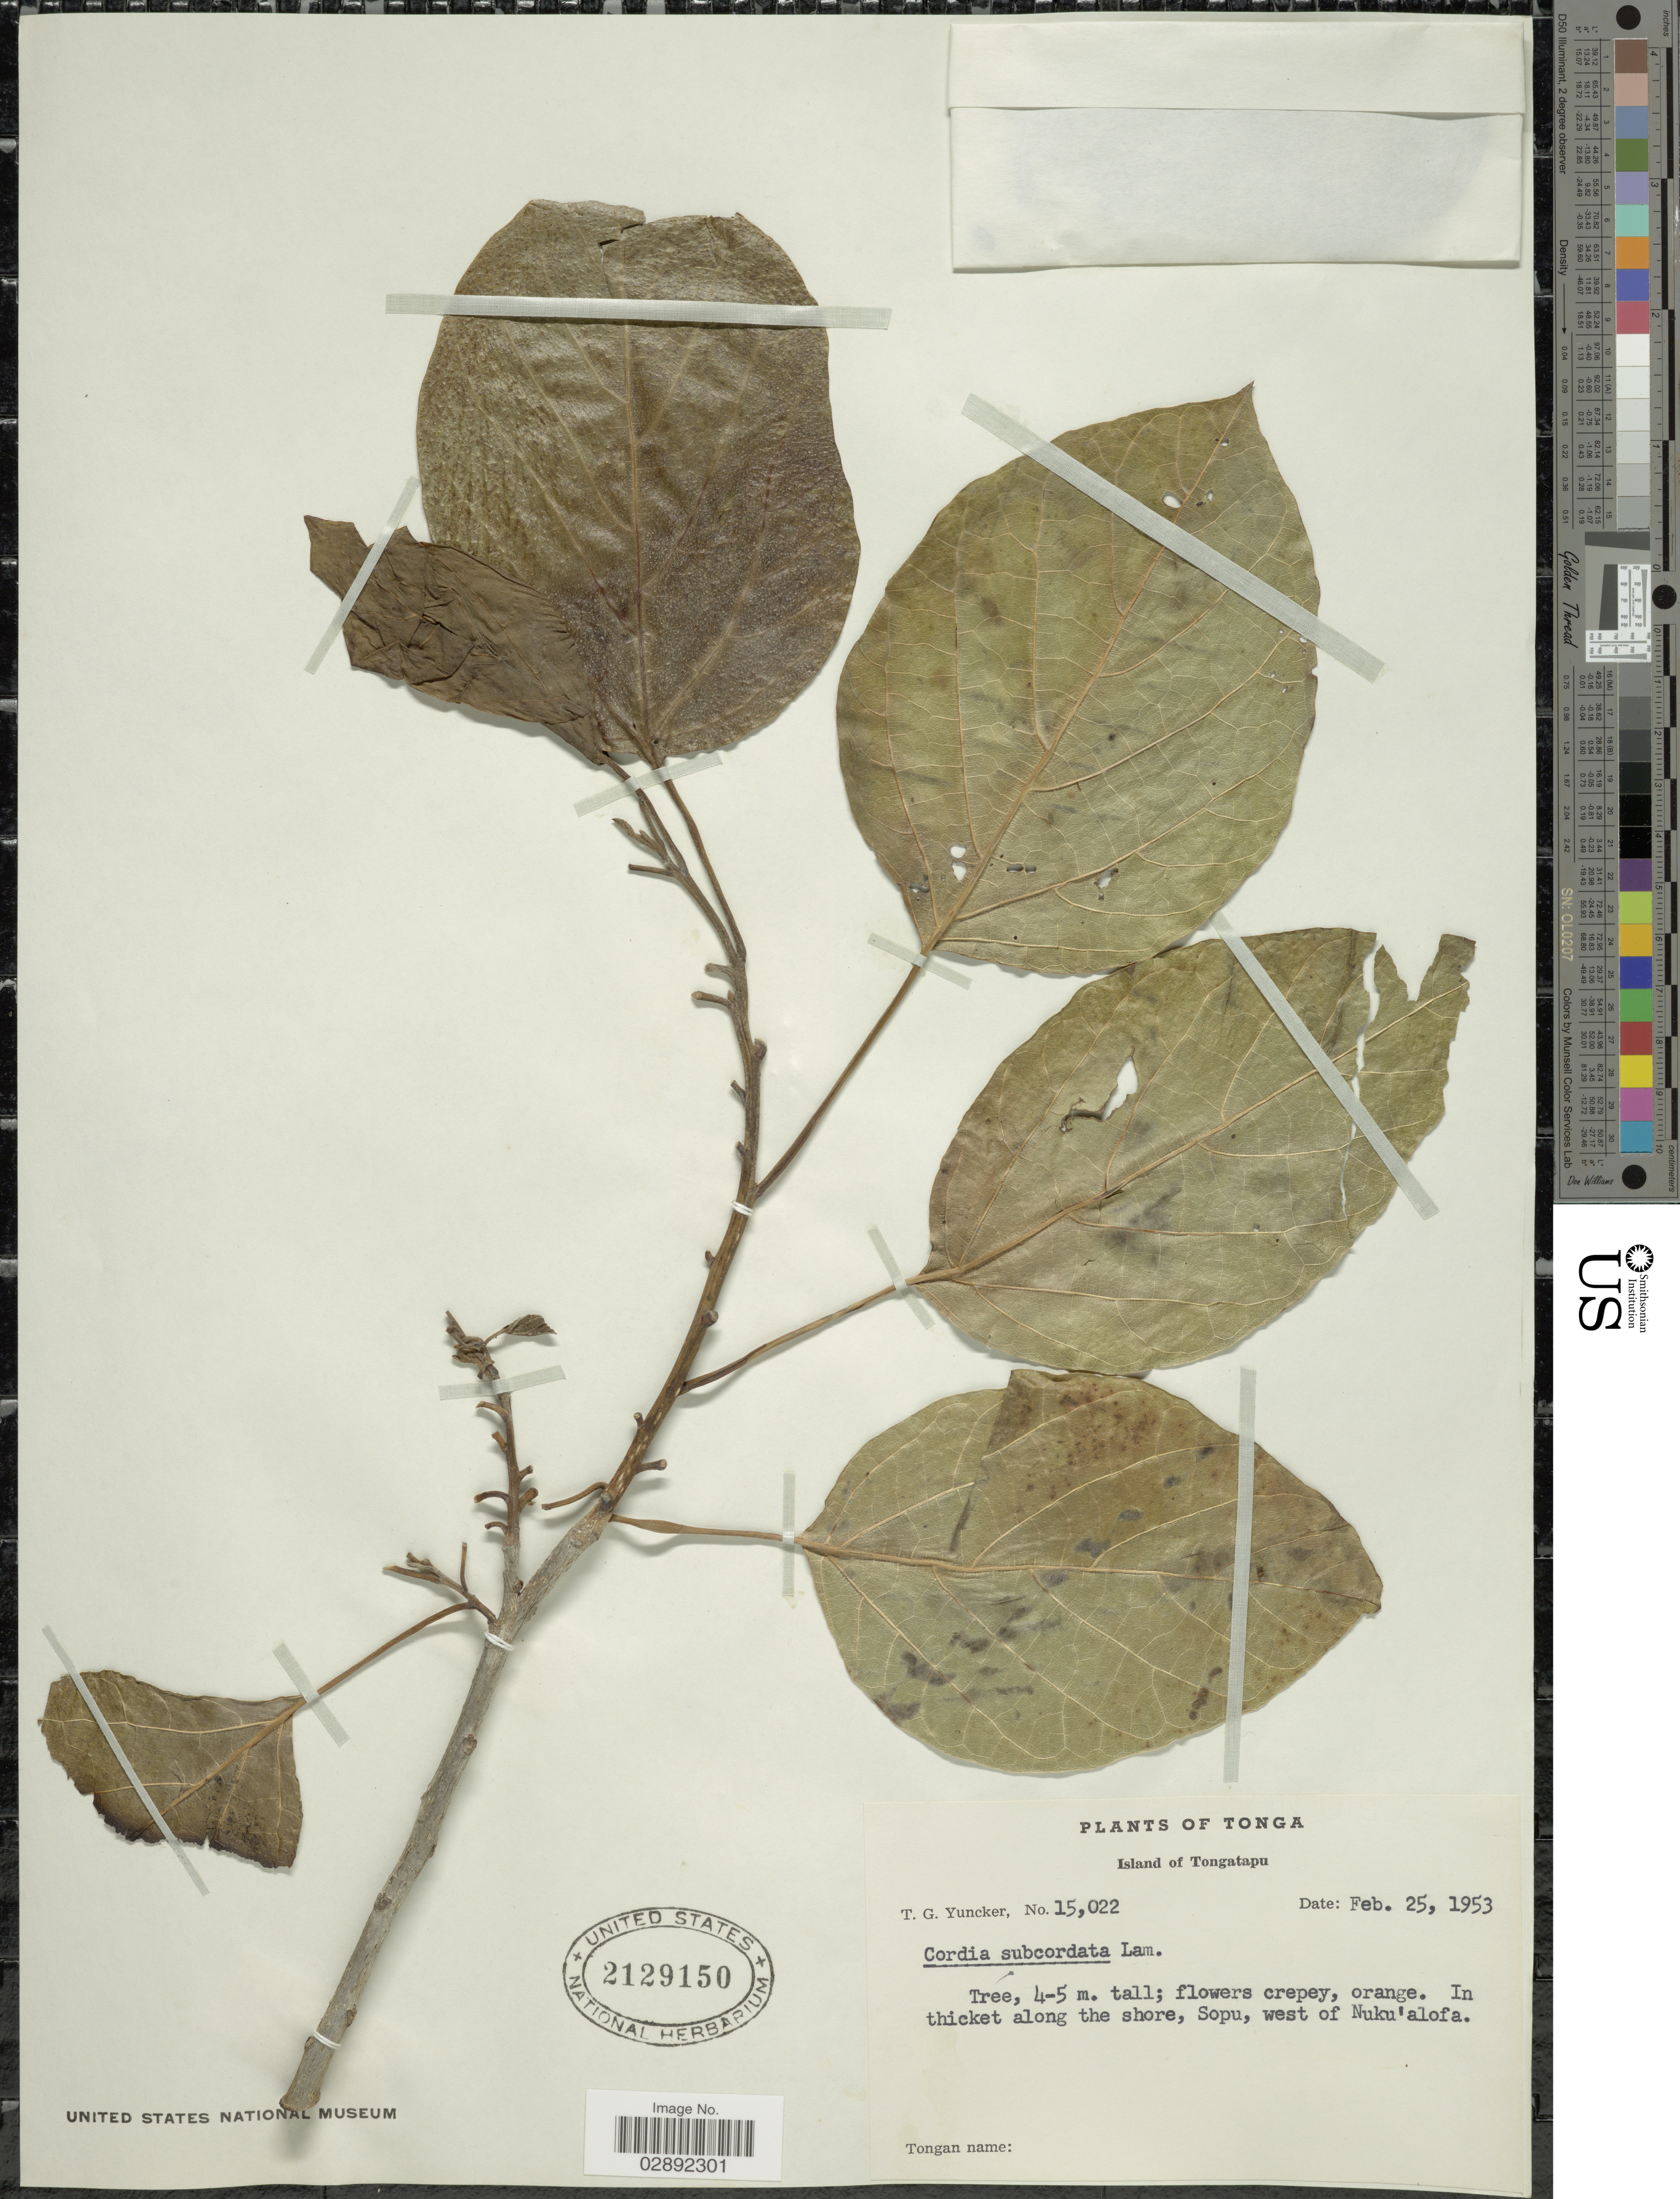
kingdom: Plantae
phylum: Tracheophyta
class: Magnoliopsida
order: Boraginales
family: Cordiaceae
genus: Cordia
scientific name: Cordia subcordata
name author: Lam.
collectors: T. G. Yuncker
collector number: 15022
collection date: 1953-02-25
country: Tonga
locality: Island of Lifuka. Along the shore, Sopu, west of Nuku'alofa.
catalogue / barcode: US 2129150